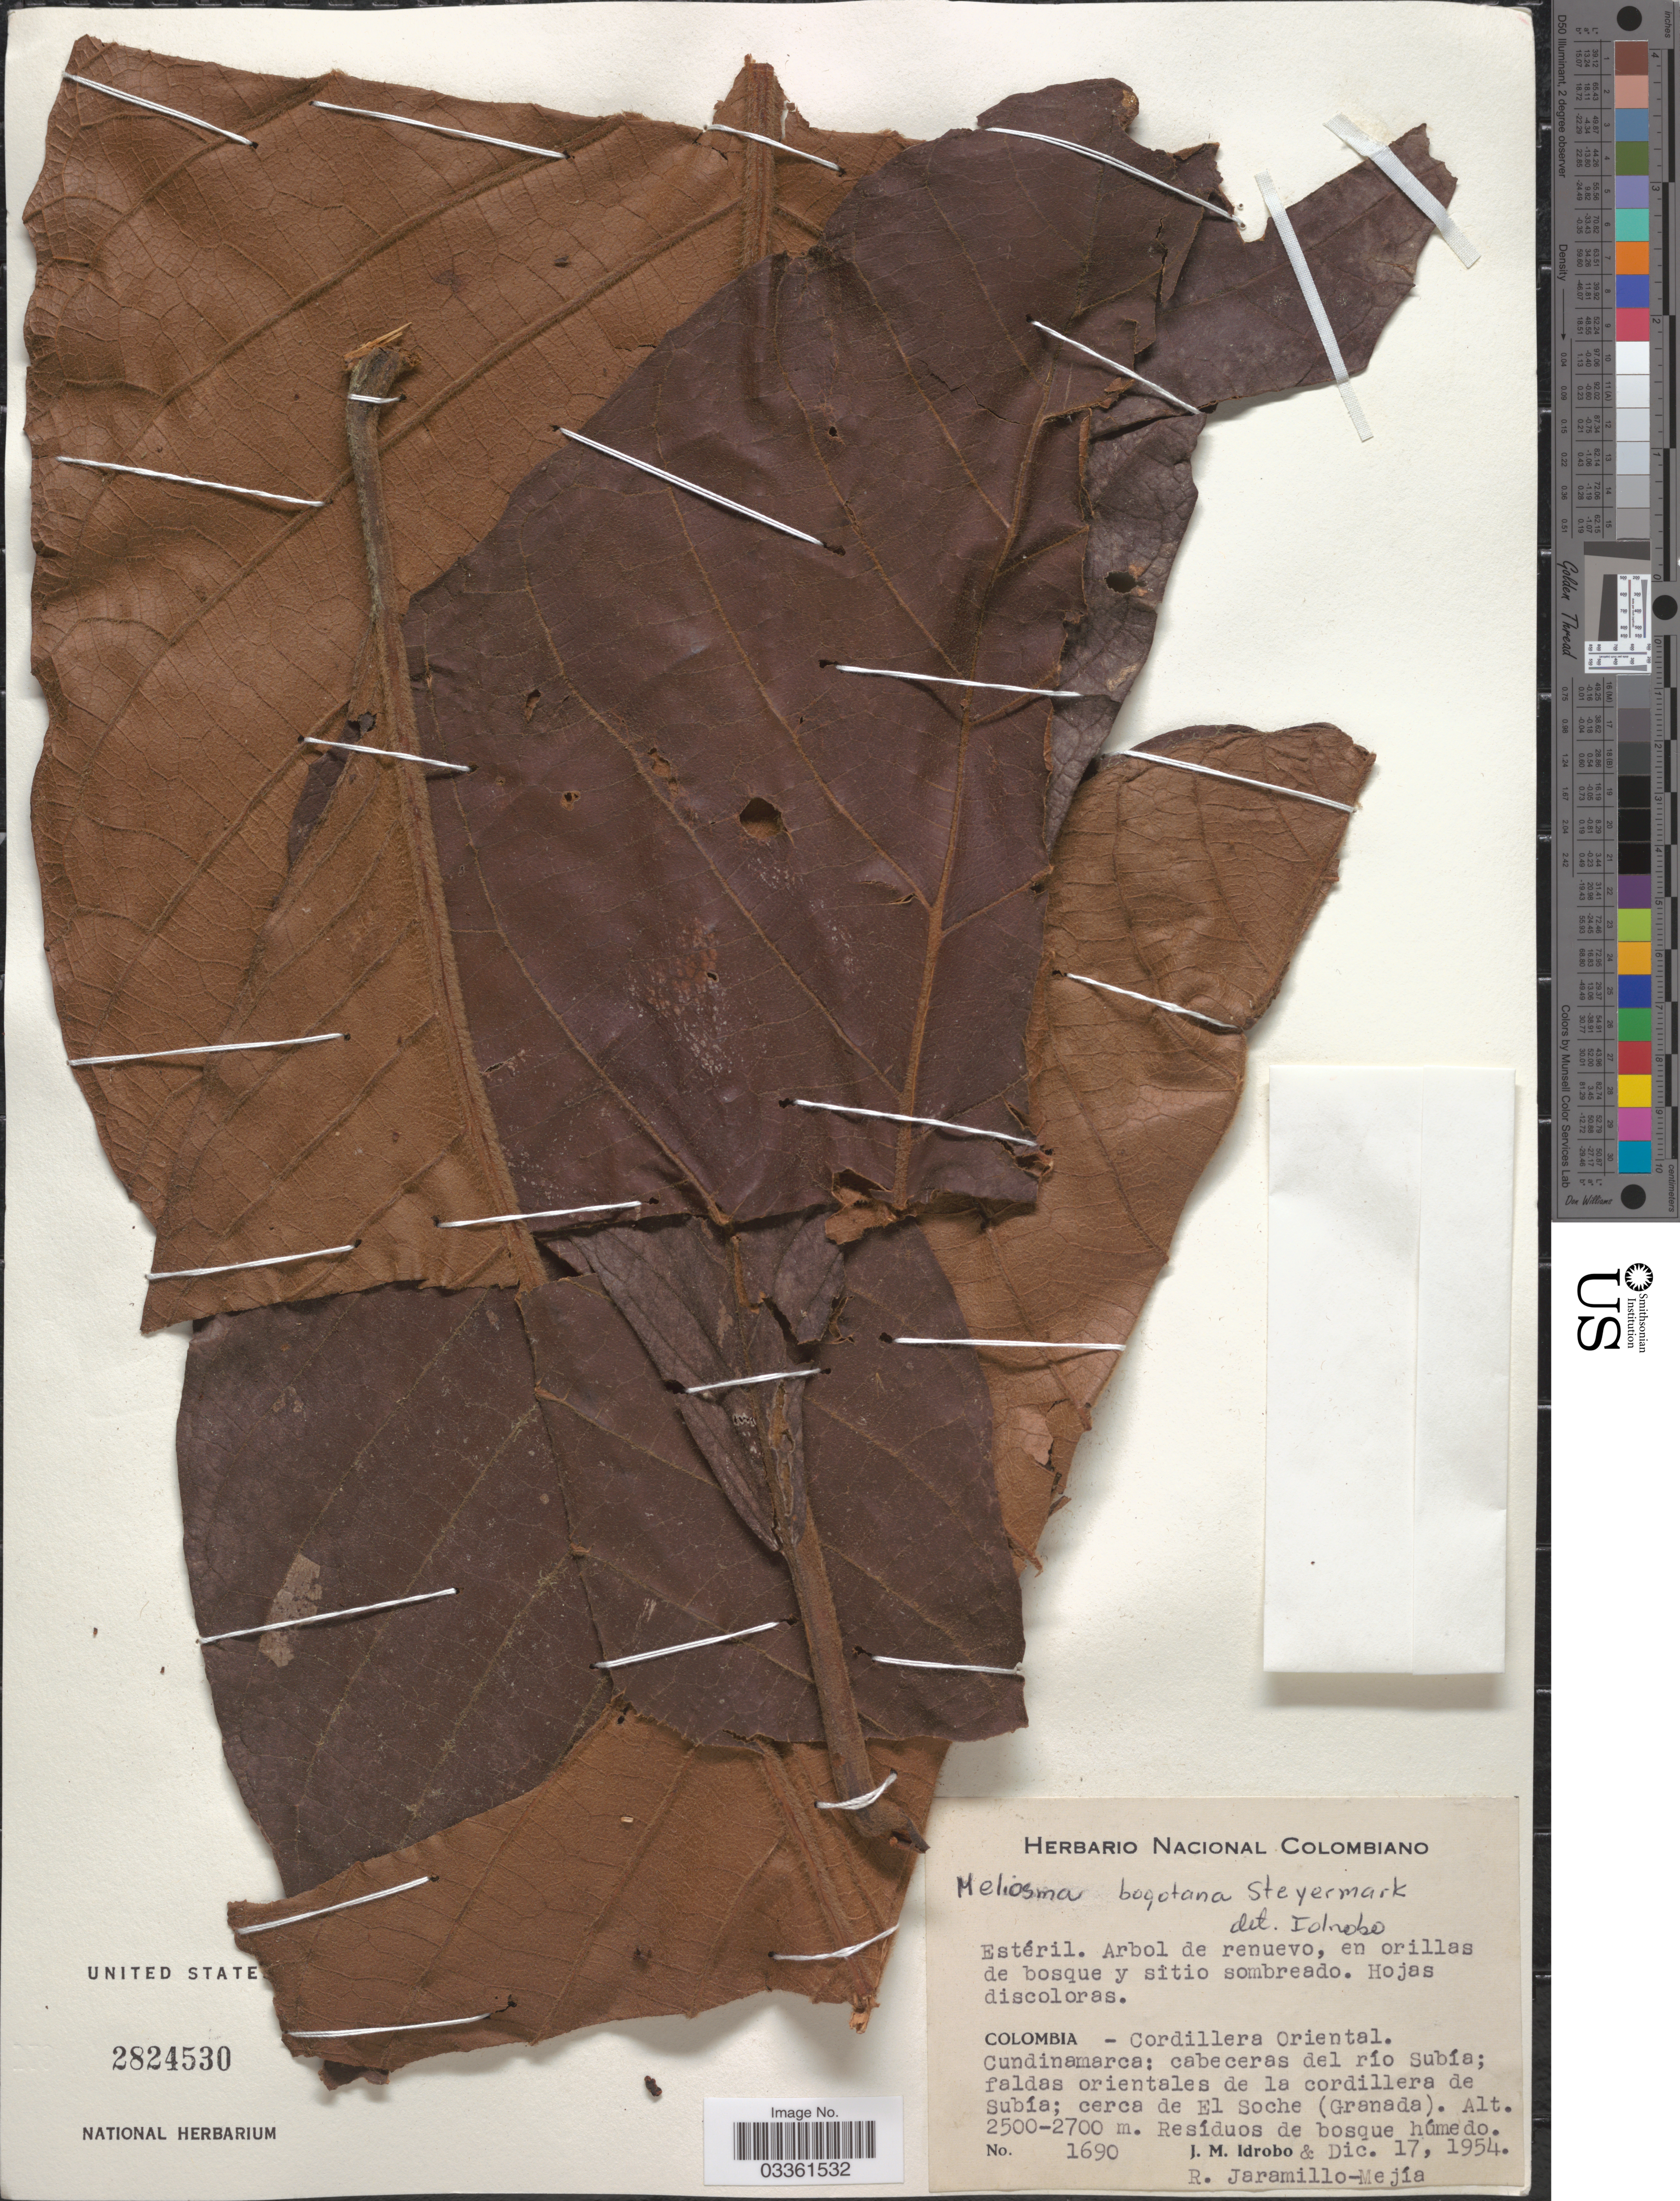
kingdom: Plantae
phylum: Tracheophyta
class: Magnoliopsida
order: Proteales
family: Sabiaceae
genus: Meliosma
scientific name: Meliosma bogotana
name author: Steyerm.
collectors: J. M. Idrobo & R. Jaramillo M.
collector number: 1690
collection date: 1954-12-17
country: Colombia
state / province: Cundinamarca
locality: Cordillera Oriental. Cabeceras del río Subía; faldas orientales de la cordillera de Subía; cerca de El Soche (Granada).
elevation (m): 2500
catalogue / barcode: US 2824530